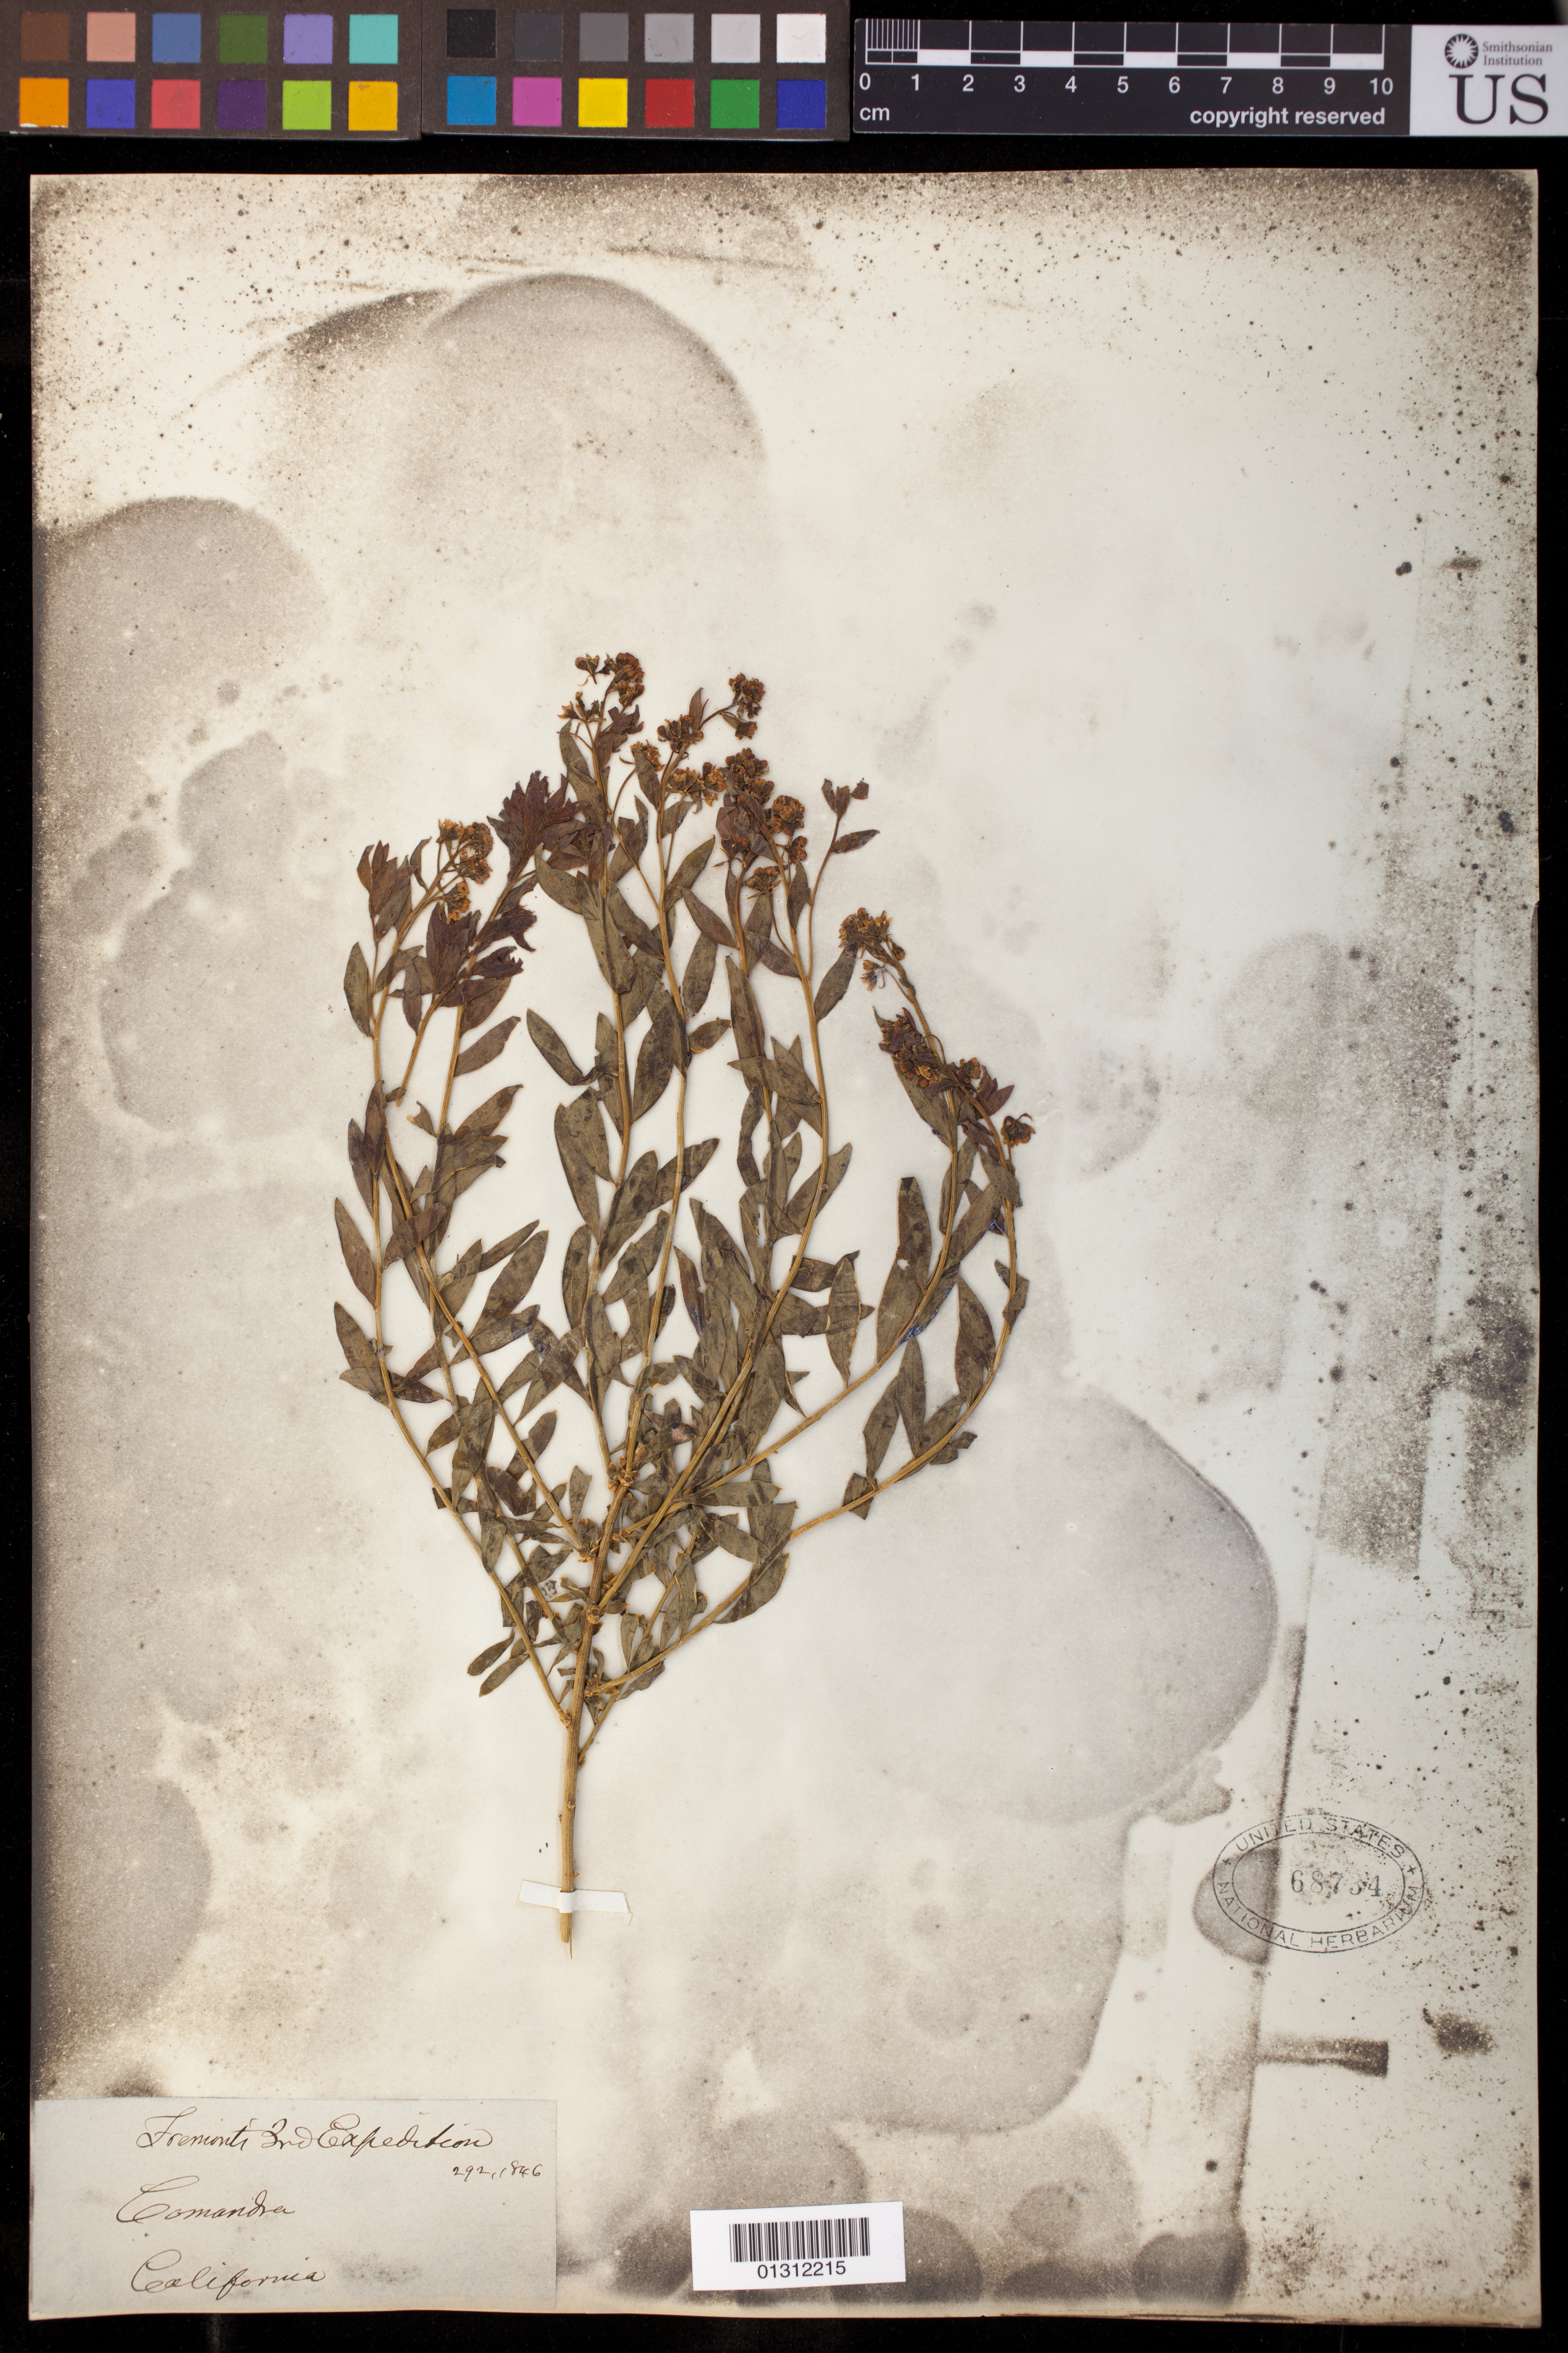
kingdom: Plantae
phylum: Tracheophyta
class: Magnoliopsida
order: Santalales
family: Comandraceae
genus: Comandra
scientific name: Comandra umbellata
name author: (L.) Nutt.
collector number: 292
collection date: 1846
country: United States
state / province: California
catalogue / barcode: US 68734